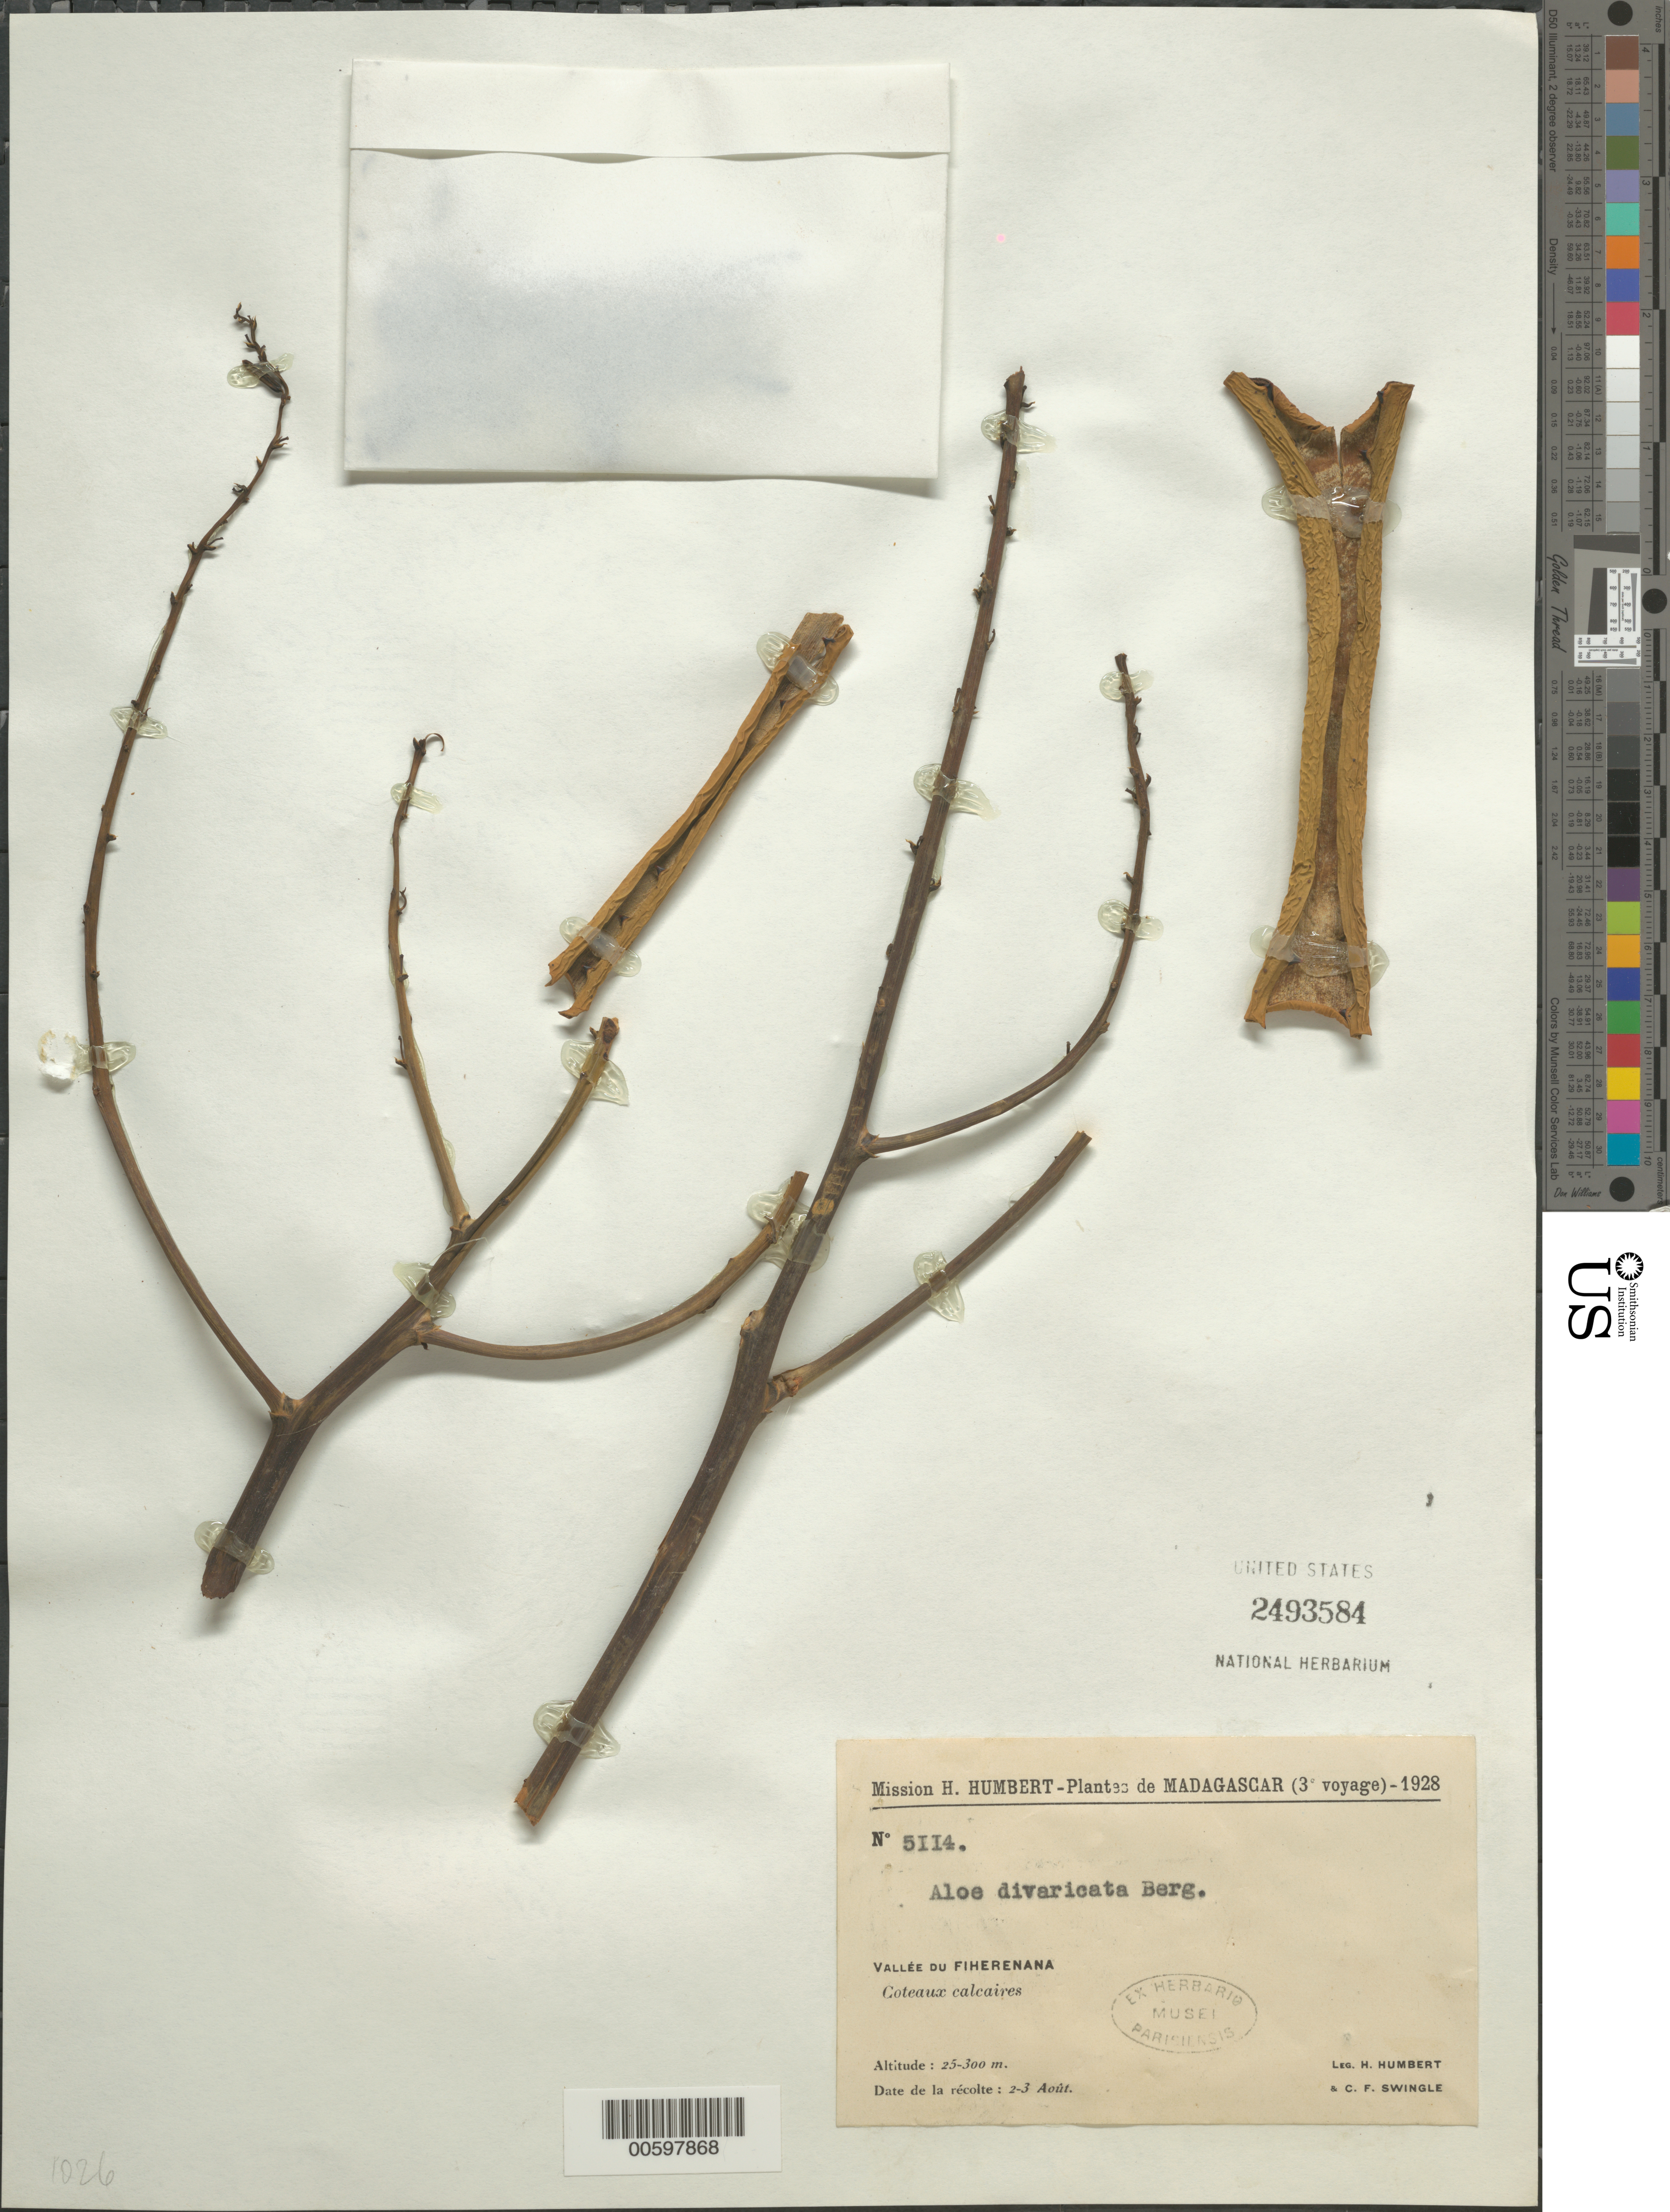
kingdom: Plantae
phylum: Tracheophyta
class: Liliopsida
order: Asparagales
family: Asphodelaceae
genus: Aloe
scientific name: Aloe divaricata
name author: A. Berger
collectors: H. Humbert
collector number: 5114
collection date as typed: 02 Aug 1928 to 03 Aug 1928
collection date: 1928-08-02/1928-08-03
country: Madagascar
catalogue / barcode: US 2493584